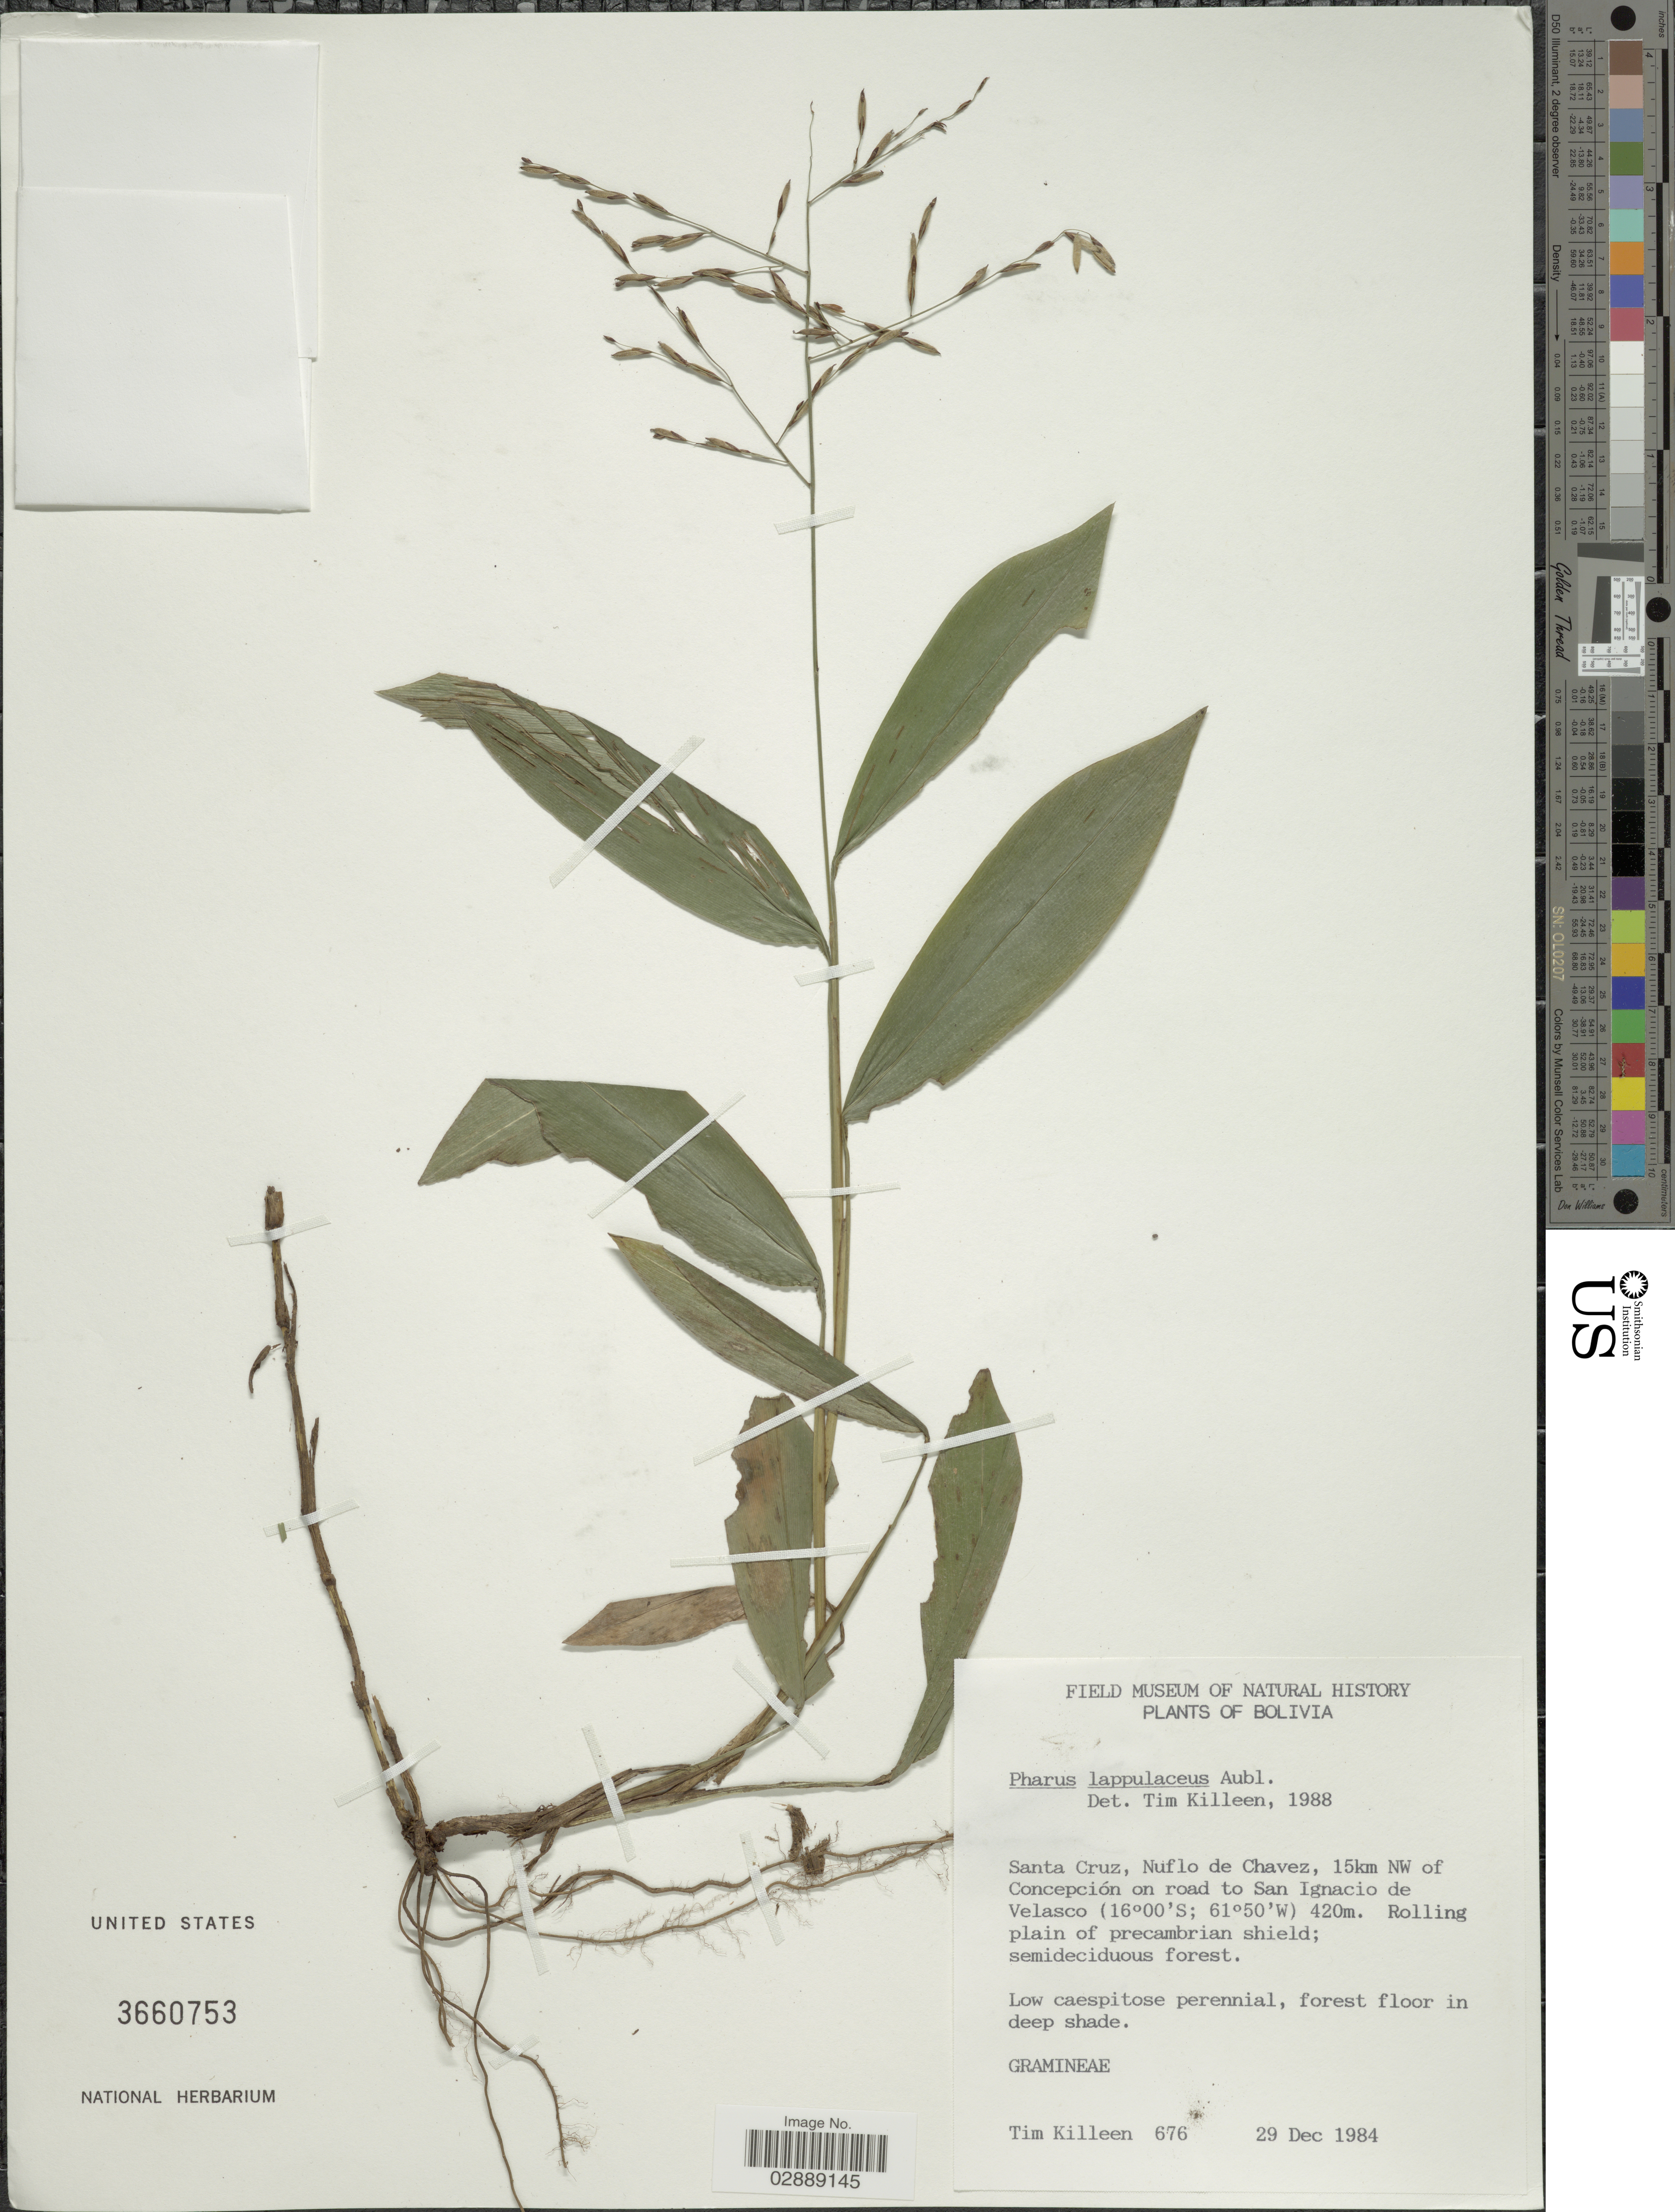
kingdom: Plantae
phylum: Tracheophyta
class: Liliopsida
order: Poales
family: Poaceae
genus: Pharus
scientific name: Pharus lappulaceus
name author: Aubl.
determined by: Killeen, T.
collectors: T. Killeen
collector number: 676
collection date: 1984-12-29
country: Bolivia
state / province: Santa Cruz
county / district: Ñuflo de Chávez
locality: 15 km NW of Concepcion on road to San Ignacio de Velasco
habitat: Rolling plain of precambrian shield; semideciduous forest.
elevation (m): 420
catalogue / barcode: US 3660753